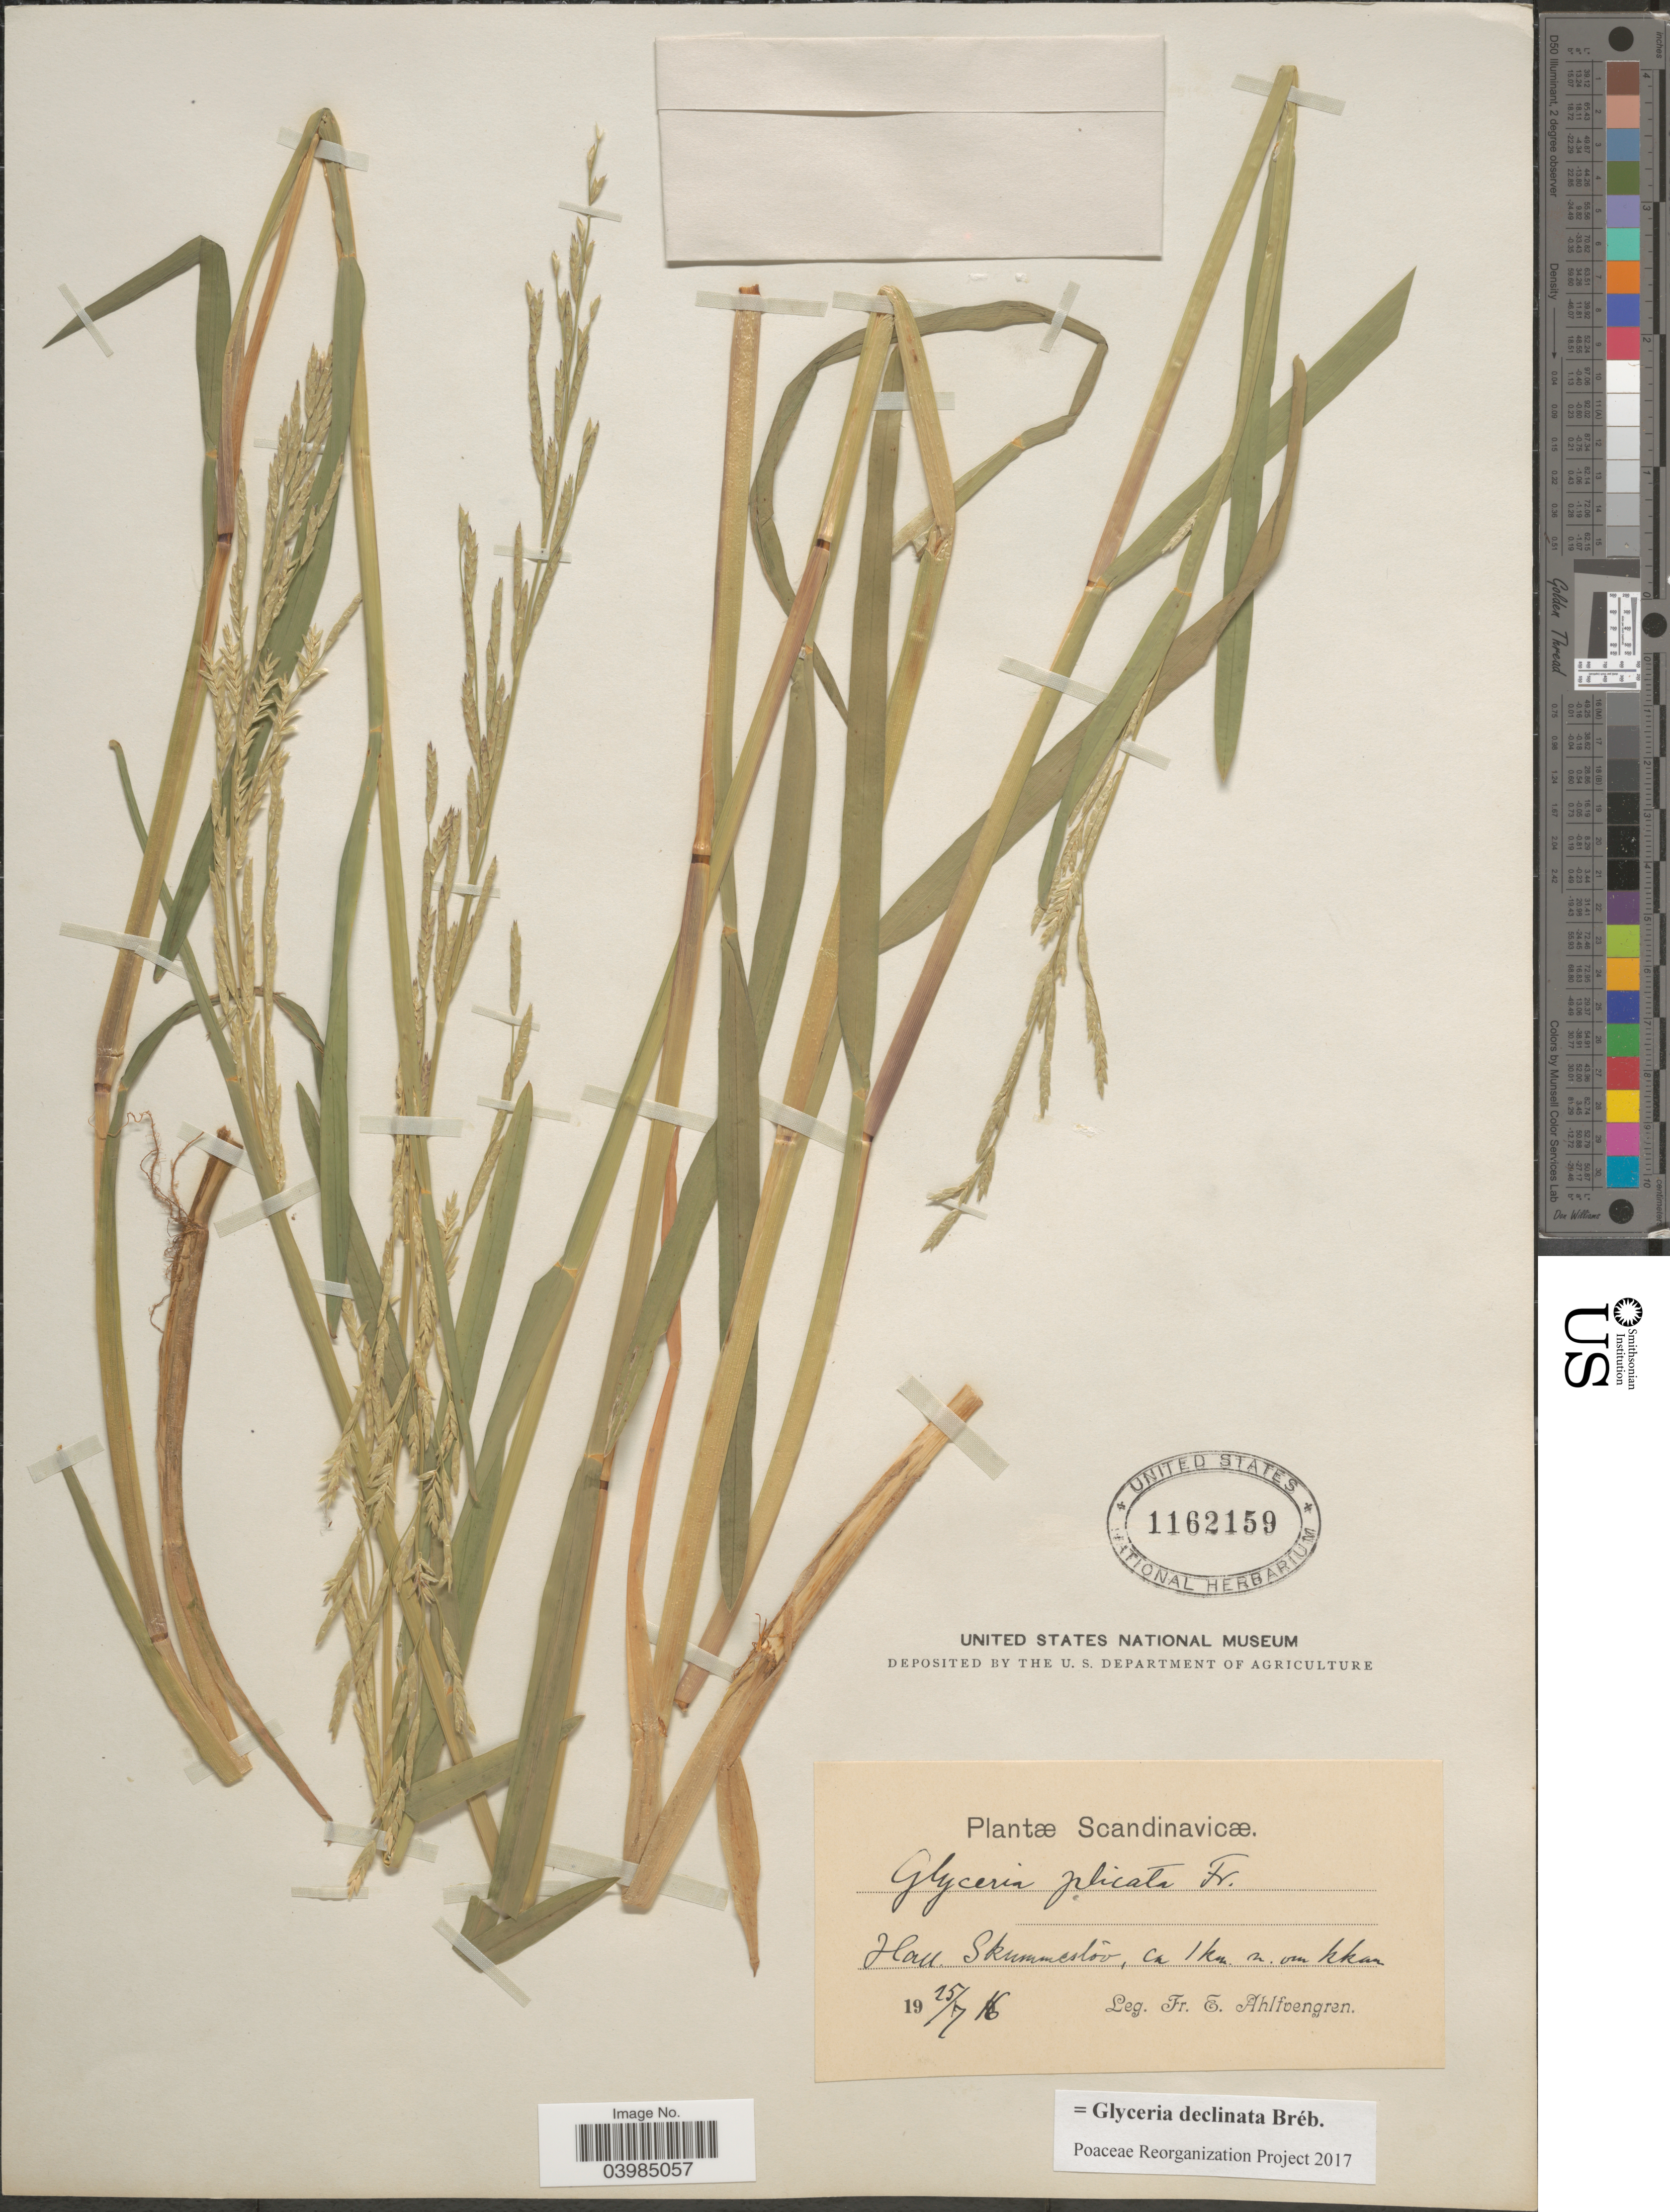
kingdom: Plantae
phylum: Tracheophyta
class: Liliopsida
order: Poales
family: Poaceae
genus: Glyceria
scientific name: Glyceria declinata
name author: Bréb.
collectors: E. Ahlfvengren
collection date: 1916-07-25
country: Sweden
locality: Scandinavicæ. Hall. Skummeslov, ca 1 km. n. om kkan.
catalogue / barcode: US 1162159